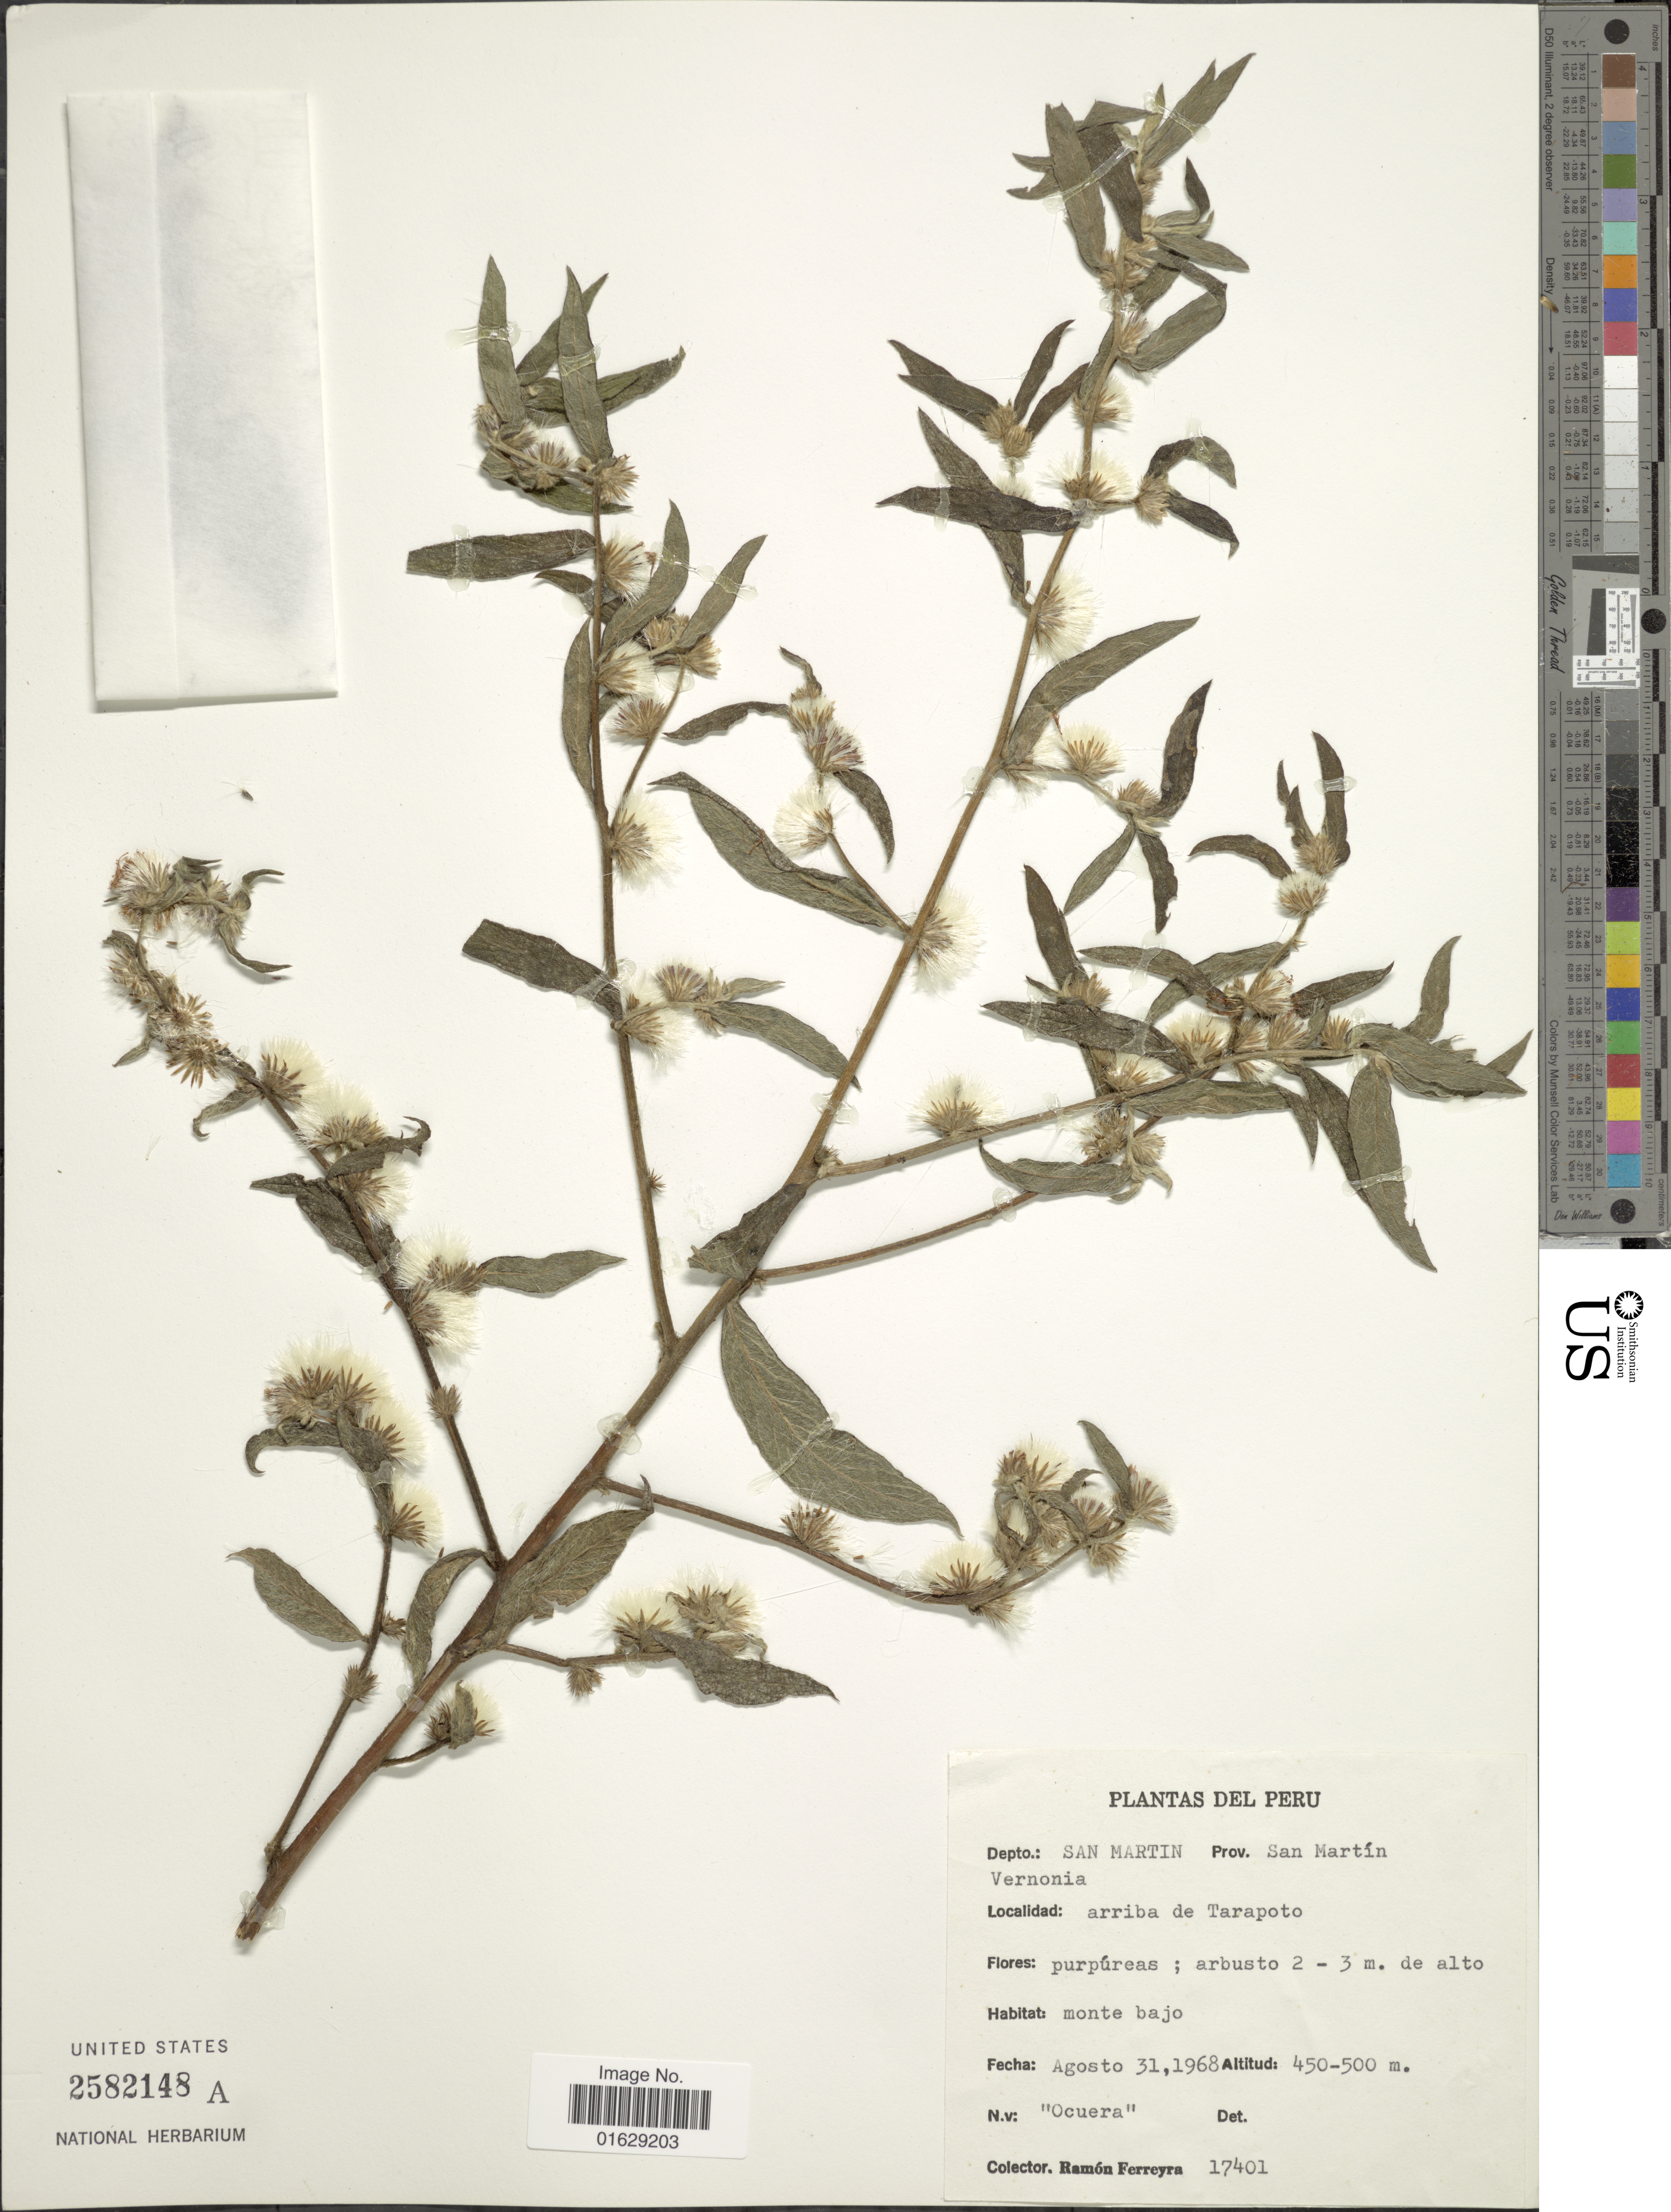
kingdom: Plantae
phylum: Tracheophyta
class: Magnoliopsida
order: Asterales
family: Asteraceae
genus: Lepidaploa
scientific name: Lepidaploa salzmannii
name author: (DC.) H. Rob.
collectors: R. A. Ferreyra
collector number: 17401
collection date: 1968-08-31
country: Peru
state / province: San Martín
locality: Depto.: San Martin, Prov. San Martin, arriba de Tarapoto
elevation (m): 450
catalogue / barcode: US 2582148A